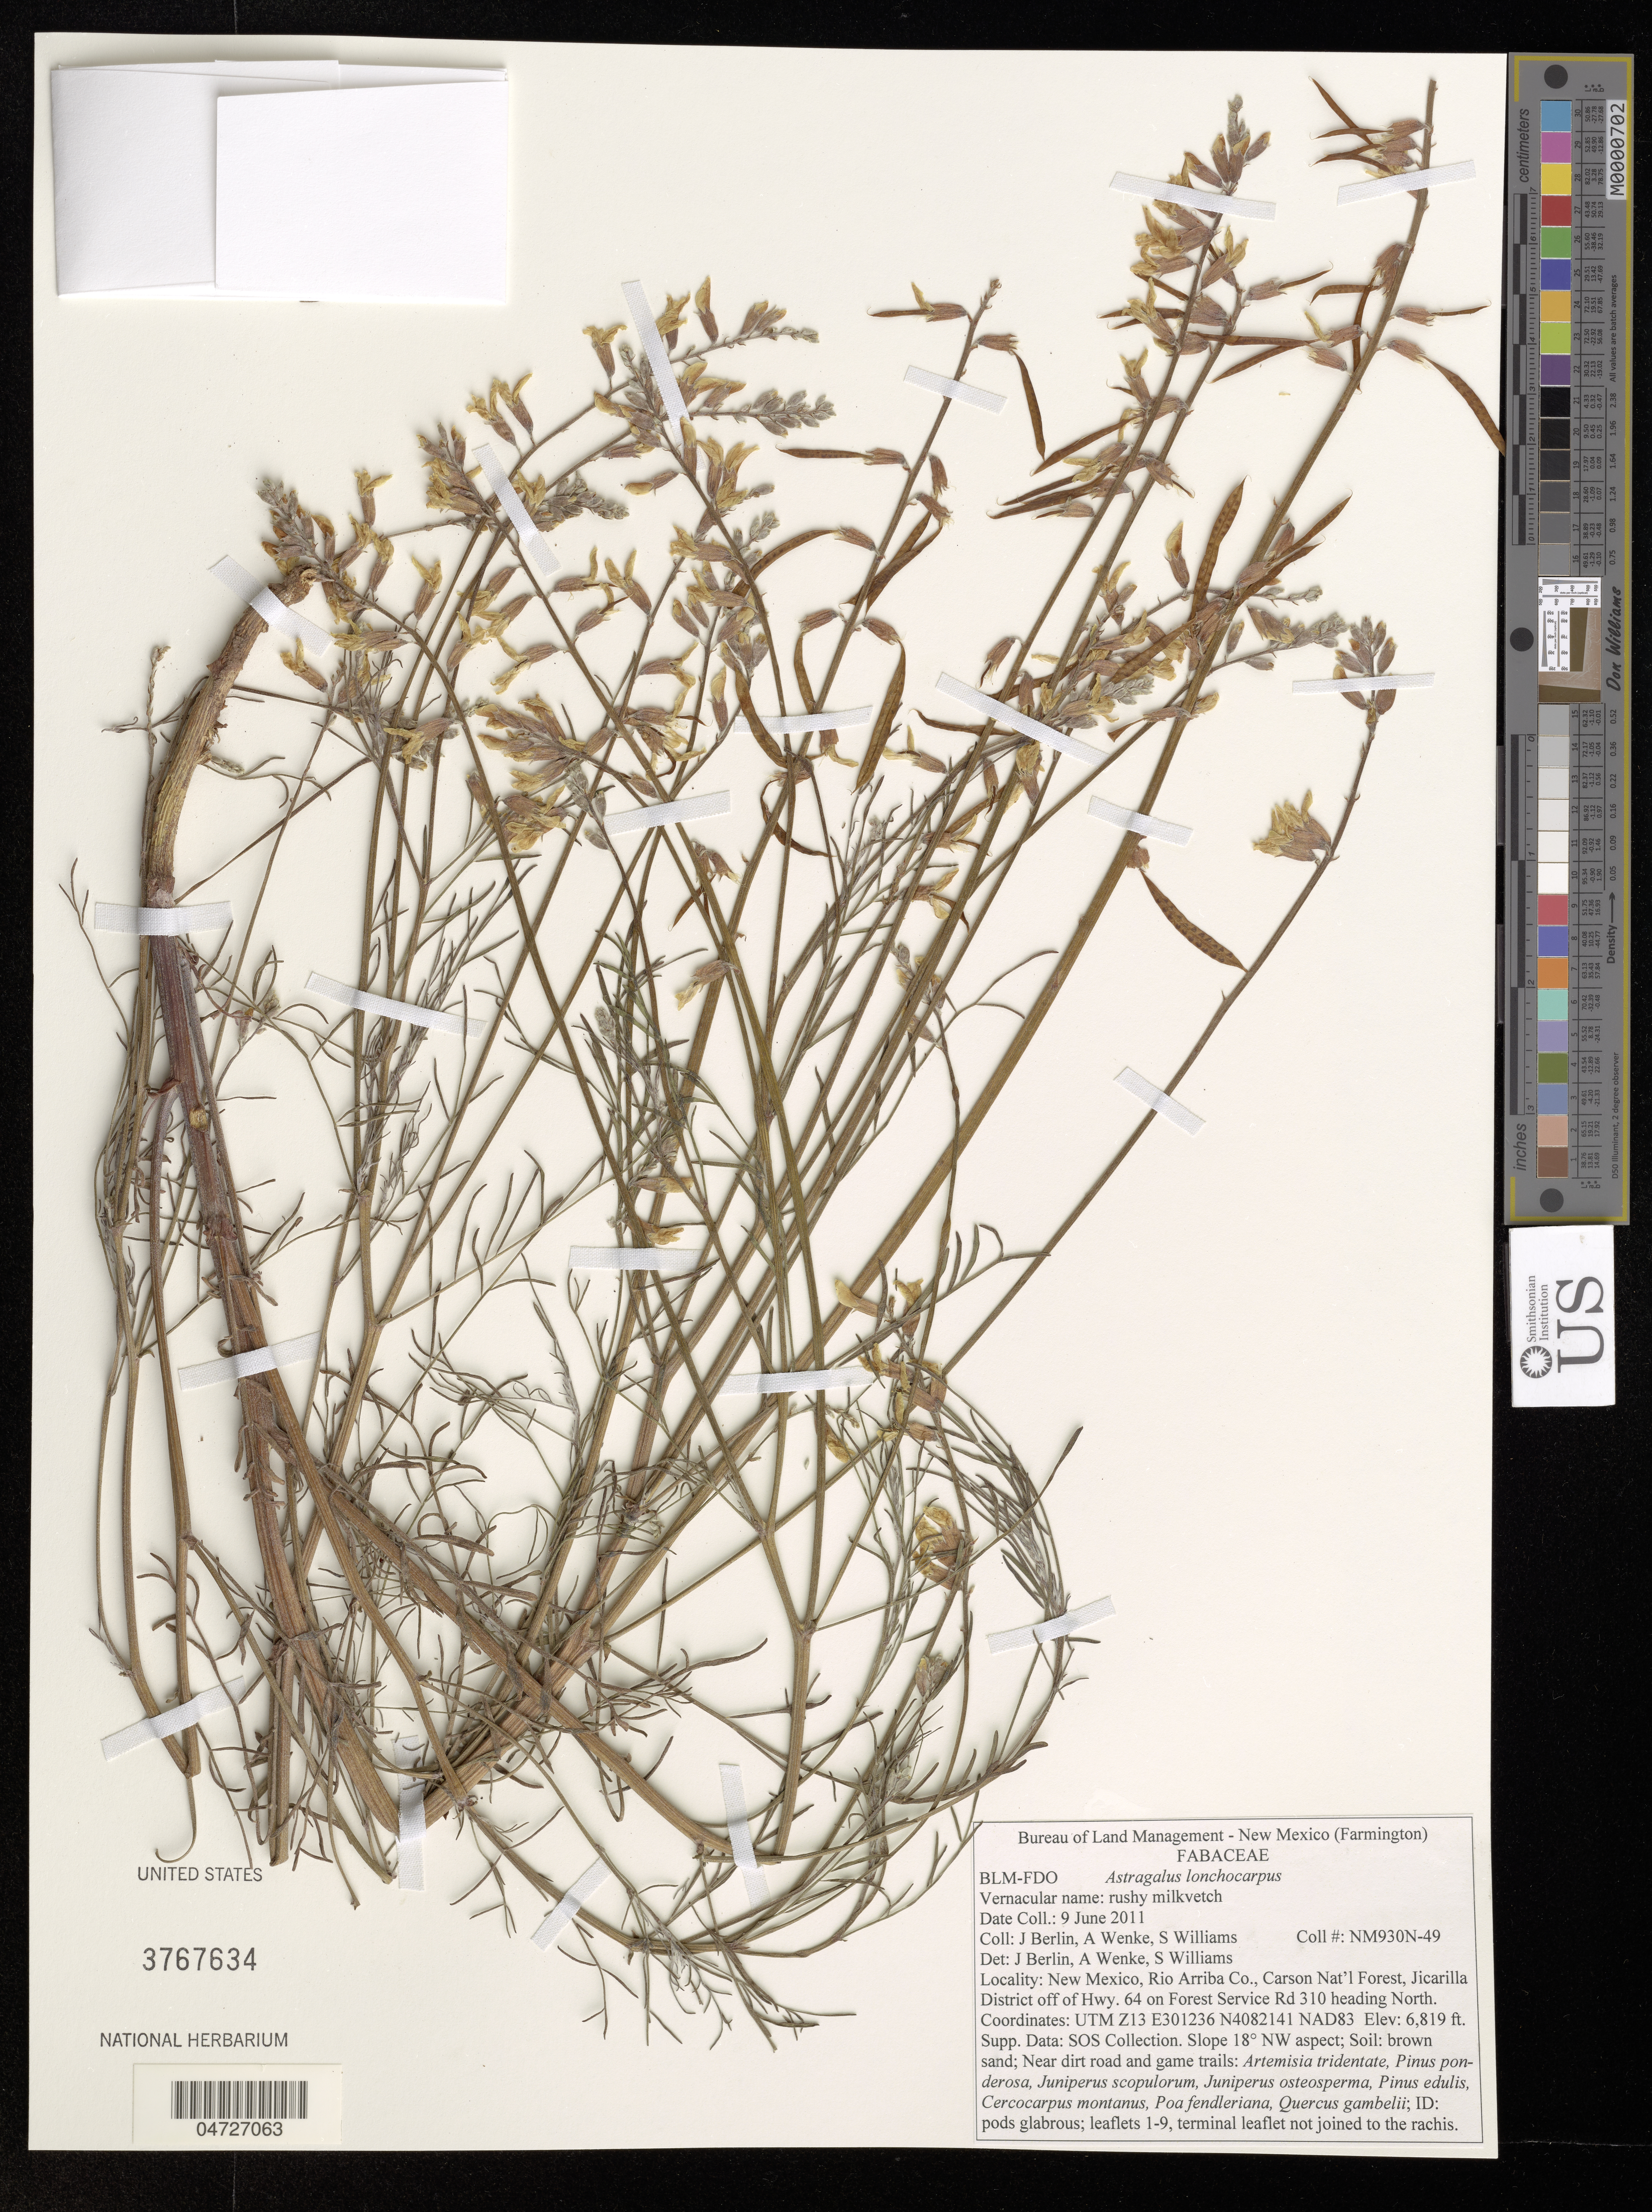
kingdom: Plantae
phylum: Tracheophyta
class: Magnoliopsida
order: Fabales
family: Fabaceae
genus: Astragalus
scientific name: Astragalus lonchocarpus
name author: Torr.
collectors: J. Berlin, A. Wenke & S. Williams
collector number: NM930N-49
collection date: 2011-06-09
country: United States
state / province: New Mexico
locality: (Farmington). Rio Arriba Co., Carson Nat'l Forest, Jicarilla District off of Hwy. 64 on Forest Service Rd 310 heading North.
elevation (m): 2078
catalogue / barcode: US 3767634